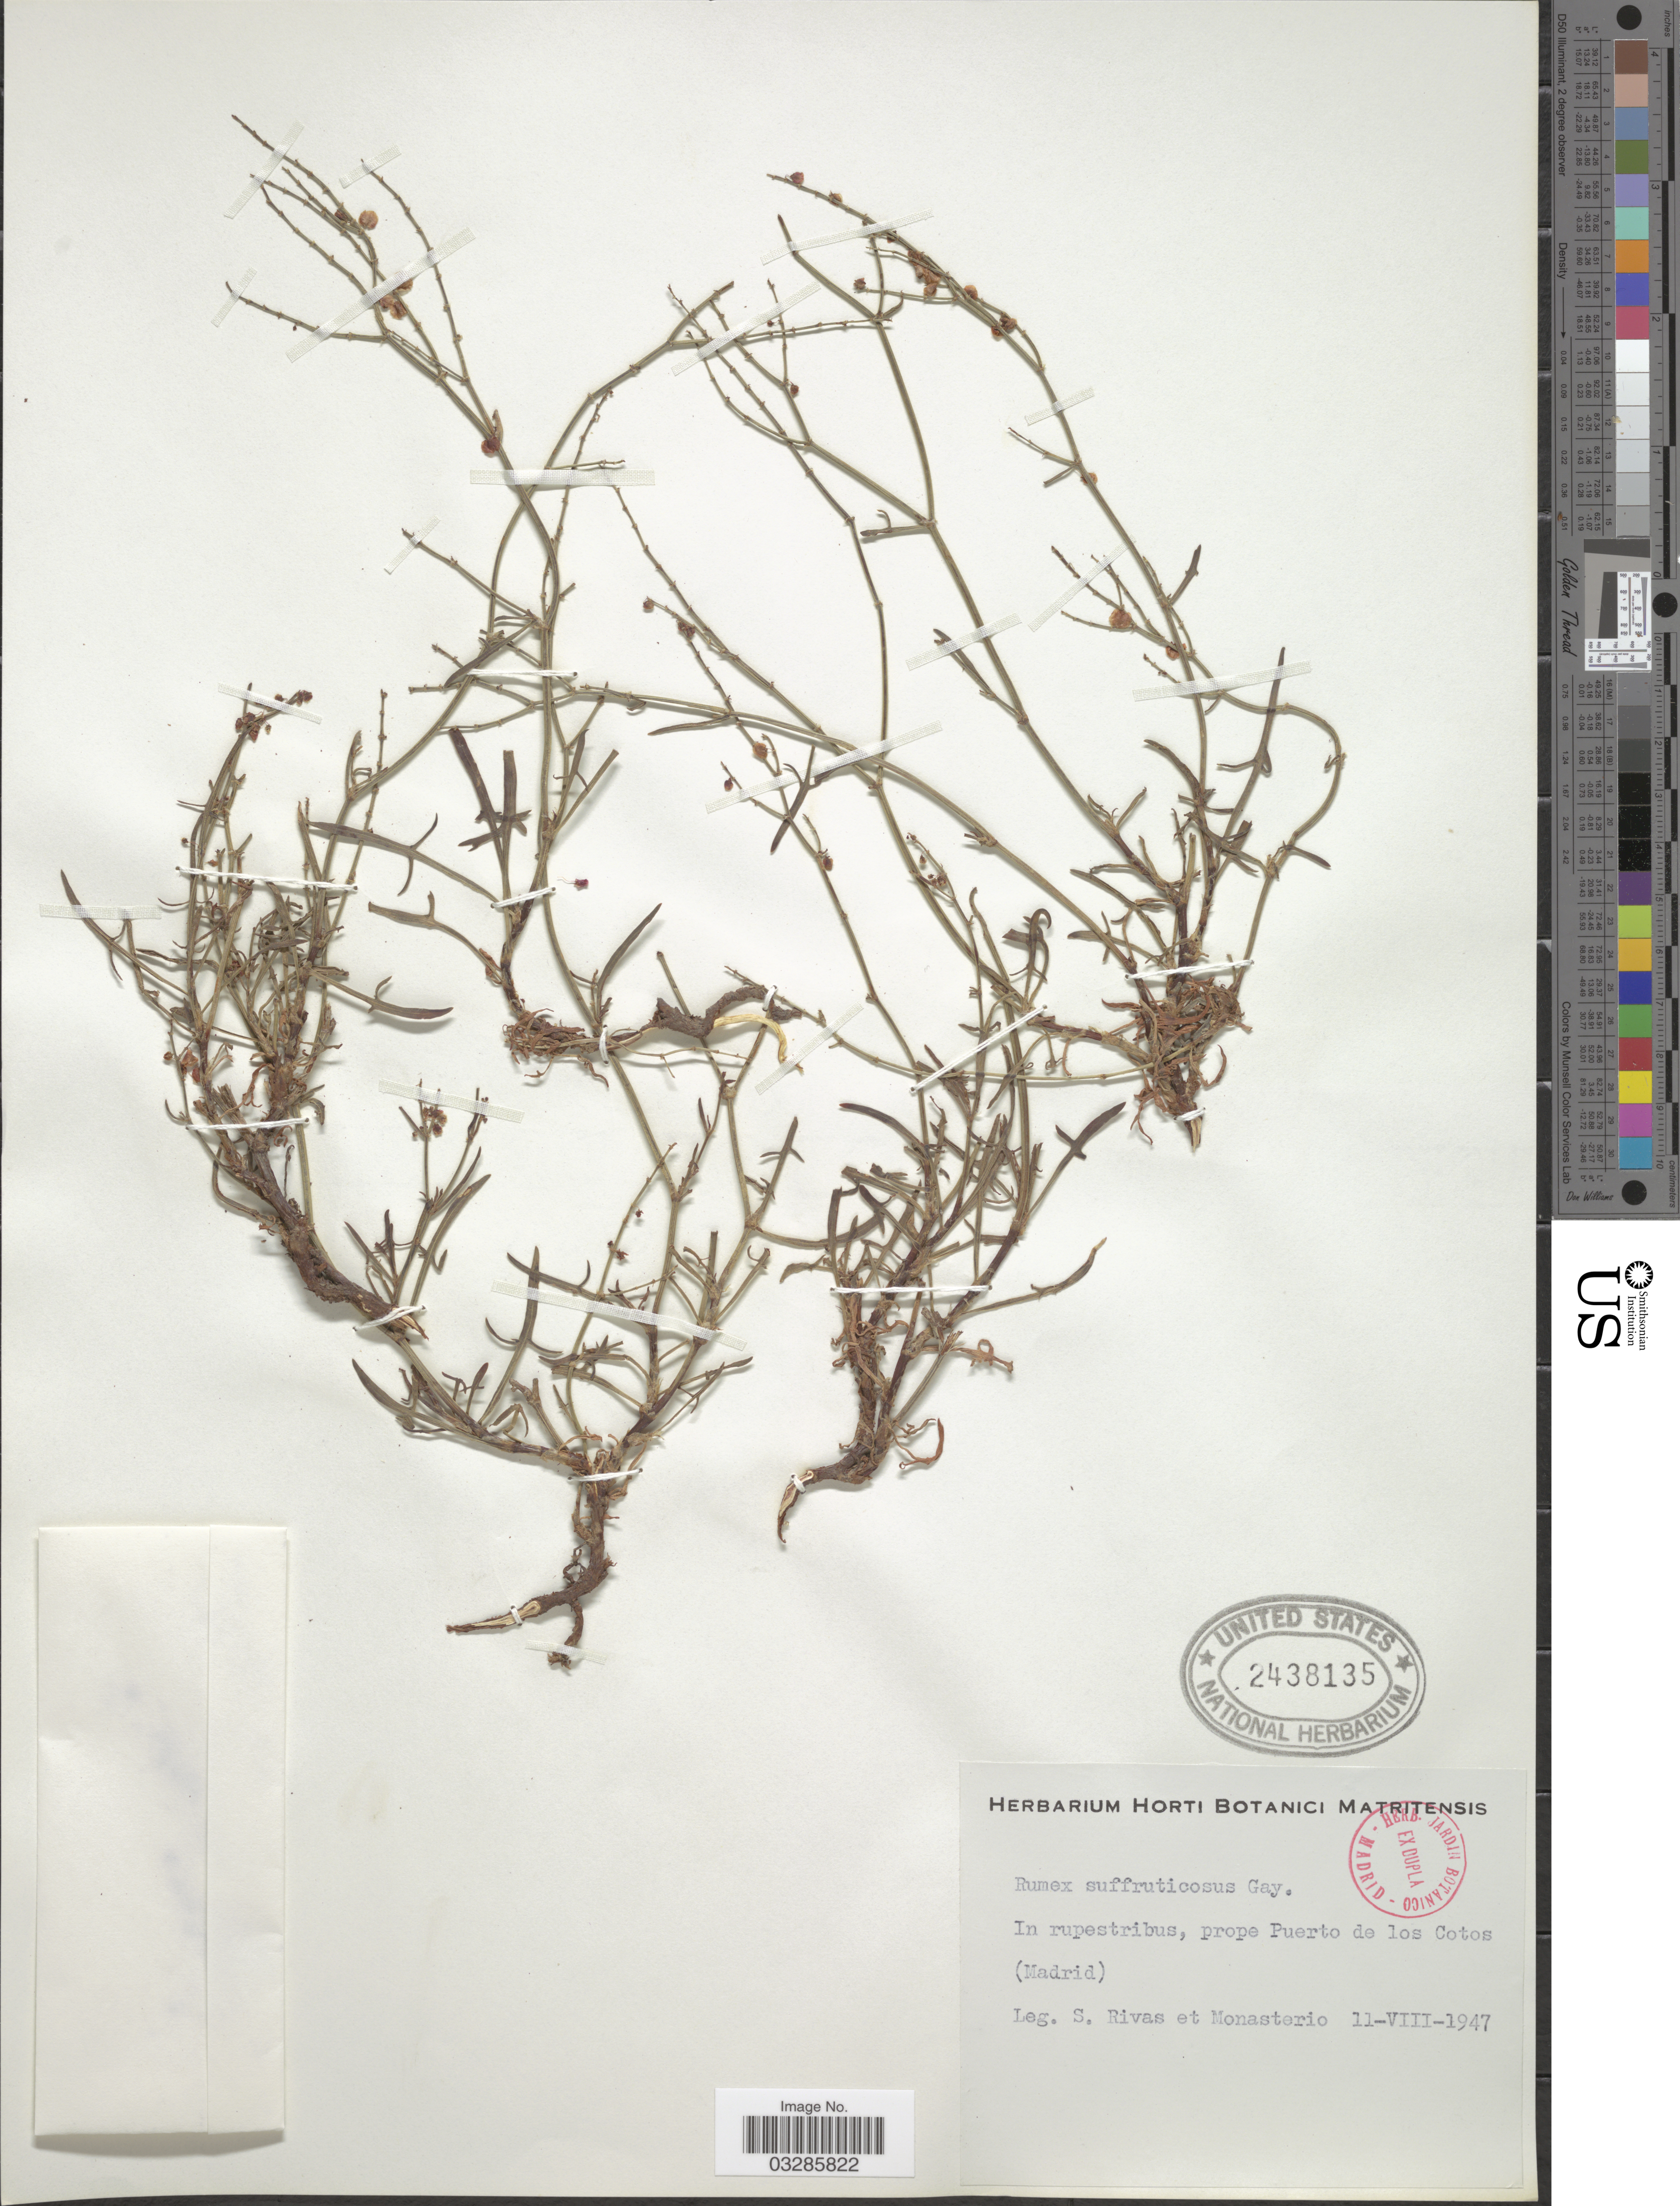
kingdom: Plantae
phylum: Tracheophyta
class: Magnoliopsida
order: Caryophyllales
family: Polygonaceae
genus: Rumex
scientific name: Rumex suffruticosus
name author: J. Gay ex Meisn.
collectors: S. Rivas & Monasterio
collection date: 1947-08-11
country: Spain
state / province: Madrid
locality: In rupestribus, prope Puerto de los Cotos.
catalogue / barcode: US 2438135